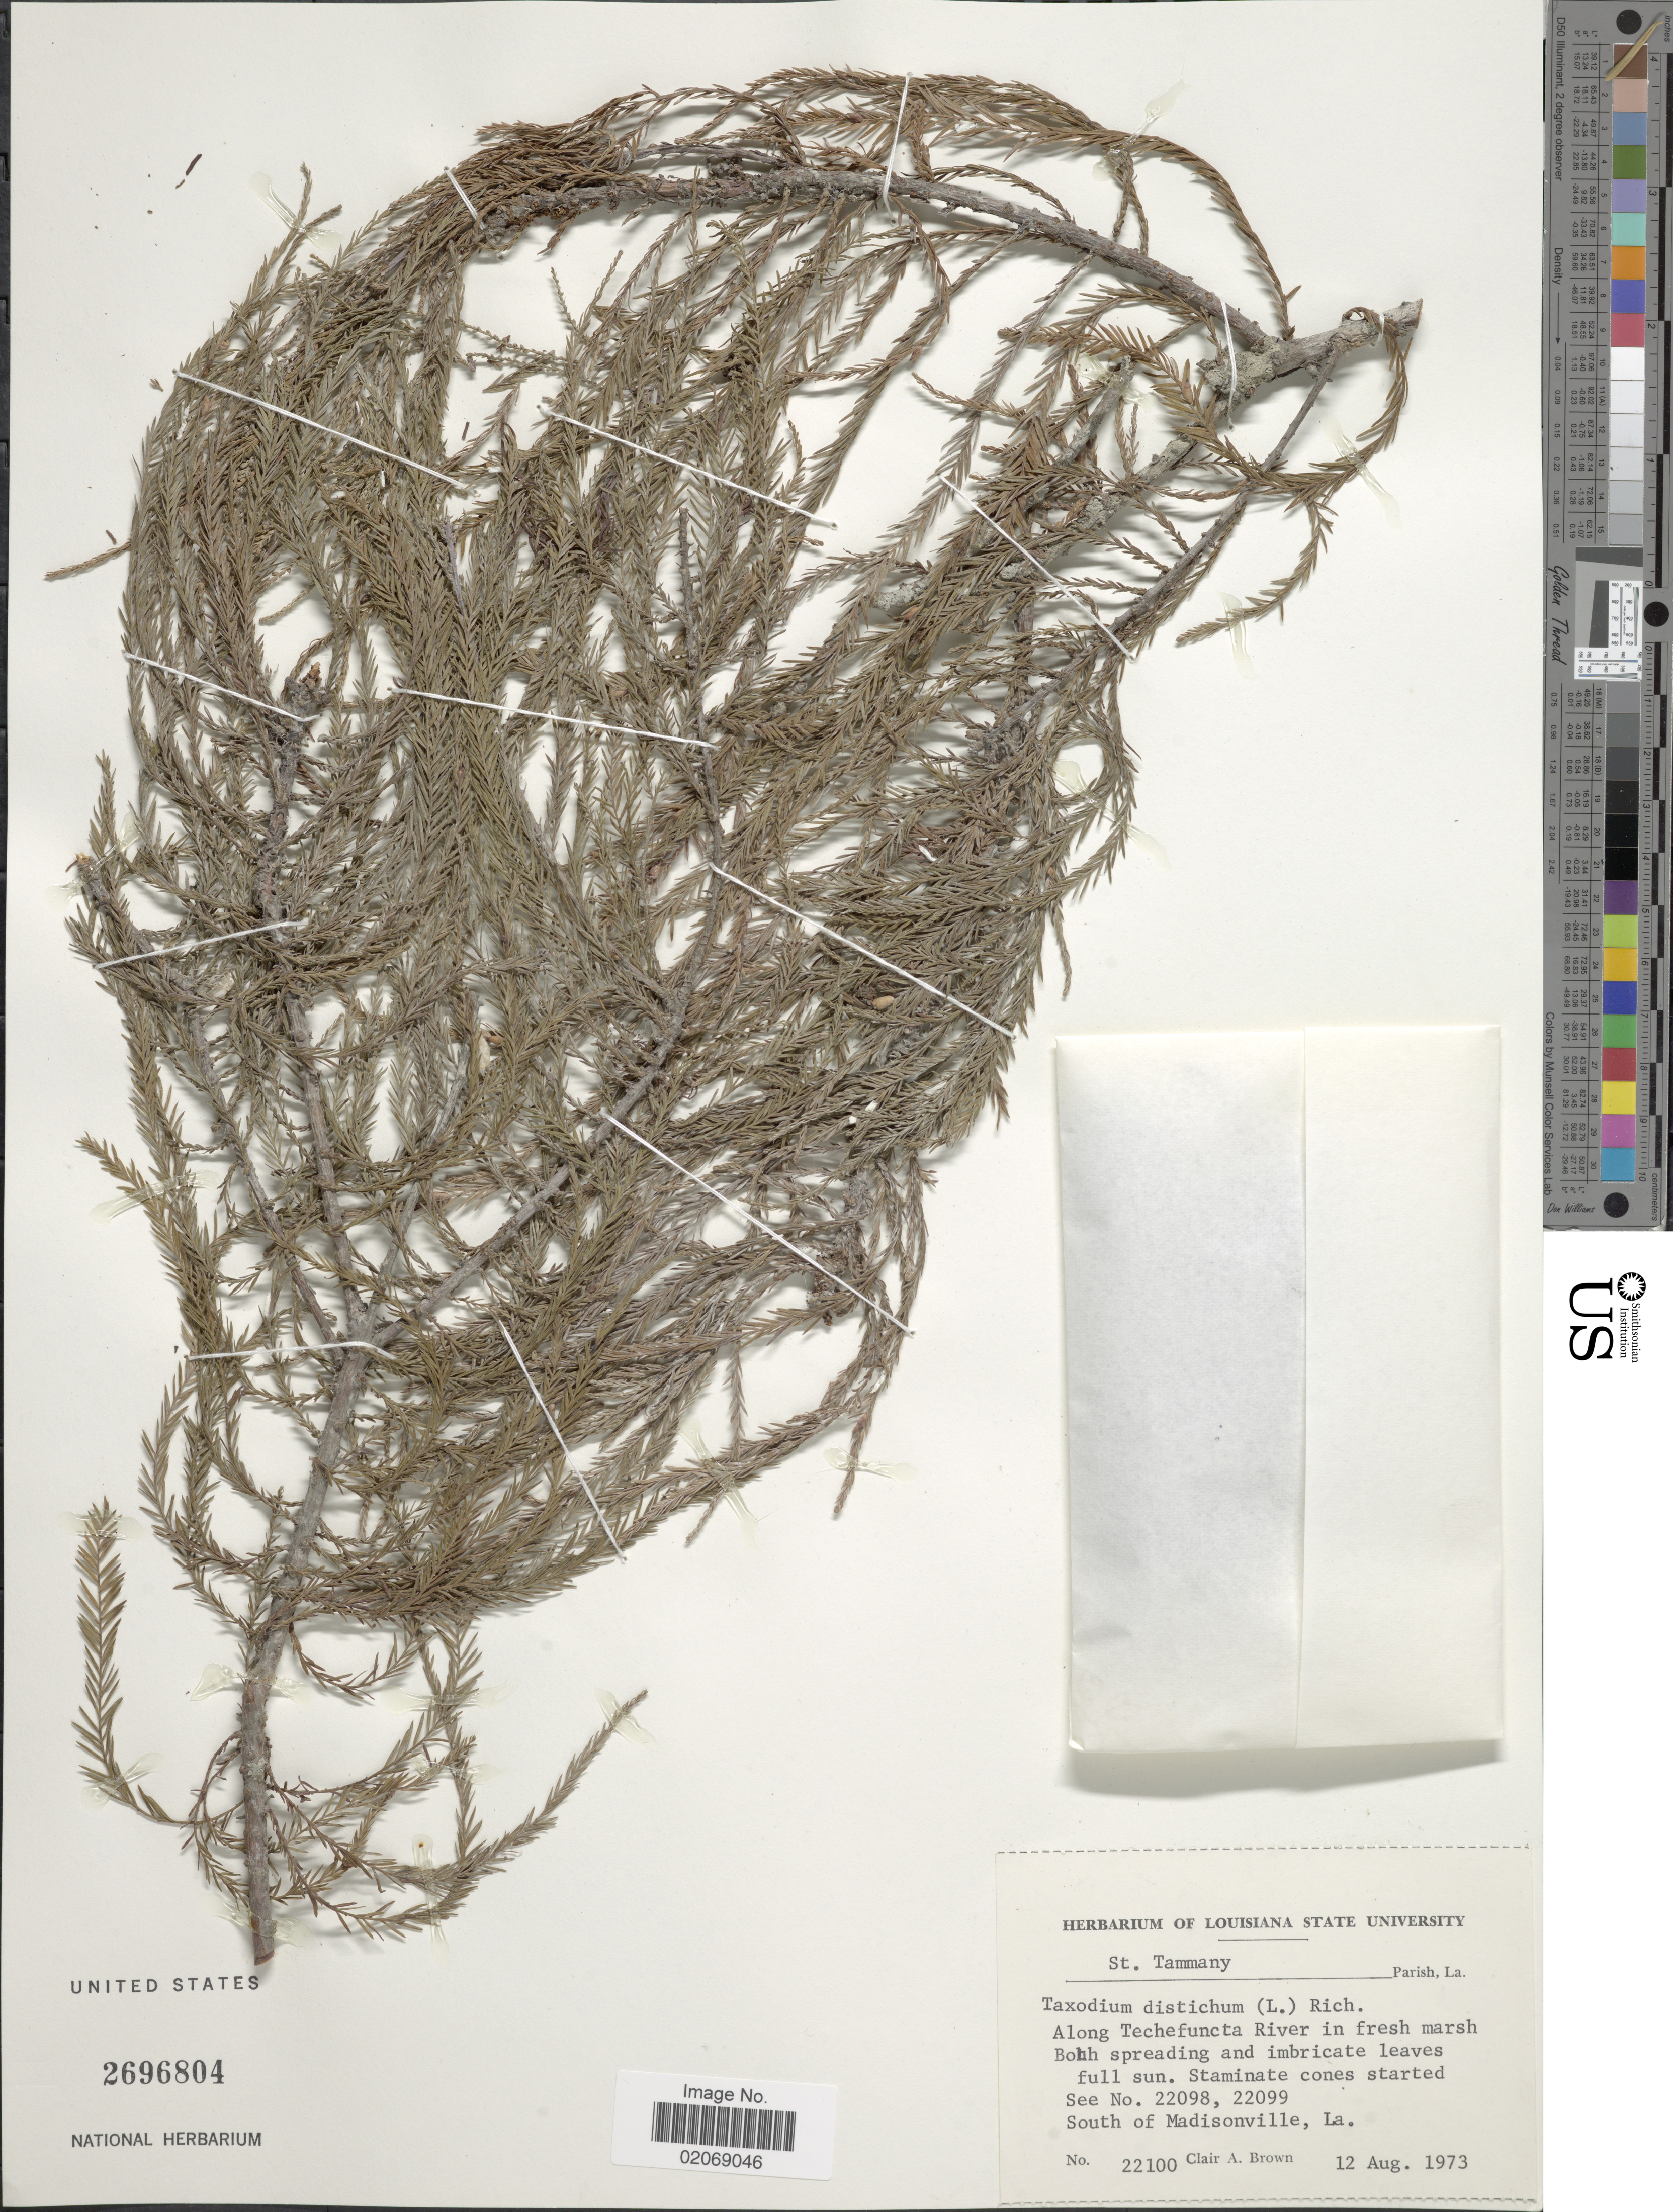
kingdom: Plantae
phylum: Tracheophyta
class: Pinopsida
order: Pinales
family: Cupressaceae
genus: Taxodium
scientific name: Taxodium distichum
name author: (L.) Rich.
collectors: C. A. Brown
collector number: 22100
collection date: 1973-08-12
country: United States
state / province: Louisiana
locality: St. Tammany, South of Madisonville, La. Along Techefuncta River. Parish, La.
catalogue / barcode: US 2696804